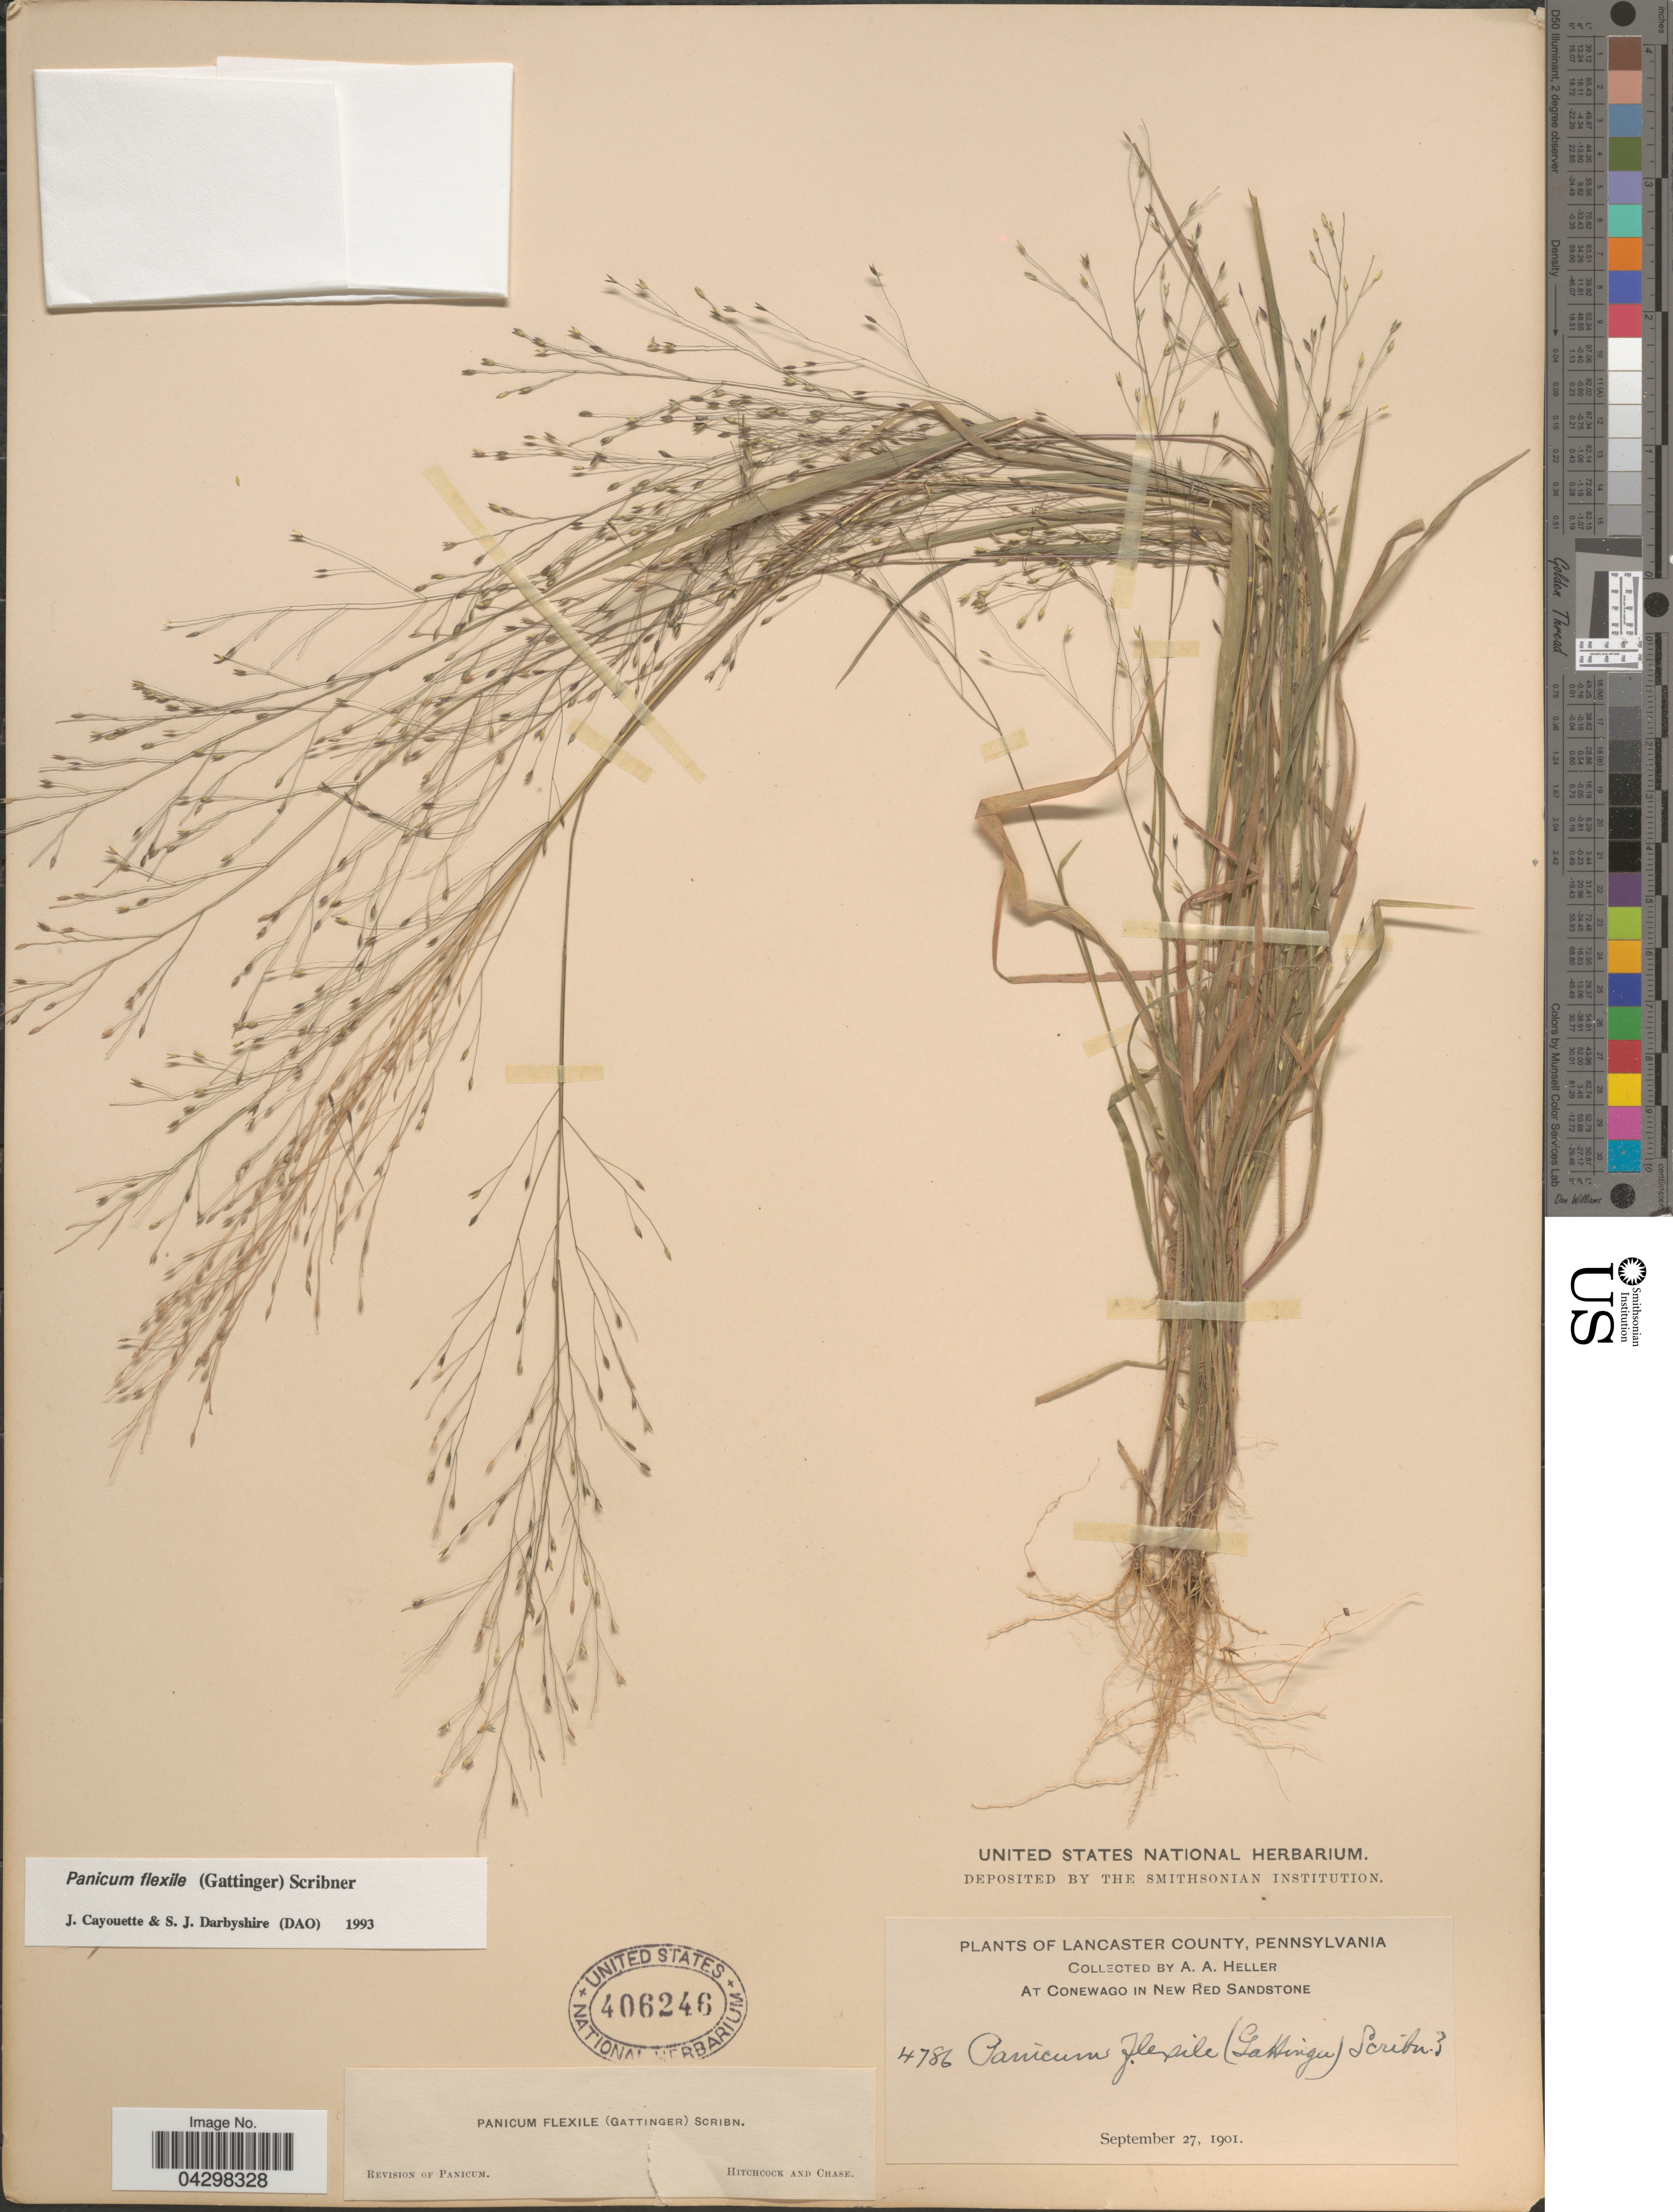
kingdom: Plantae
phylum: Tracheophyta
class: Liliopsida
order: Poales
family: Poaceae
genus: Panicum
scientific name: Panicum flexile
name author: (Gatt.) Scribn.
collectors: A. A. Heller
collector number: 4786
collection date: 1901-09-27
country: United States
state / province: Pennsylvania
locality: Lancaster County. At Conewago in New Red Sandstone.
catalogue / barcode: US 406246